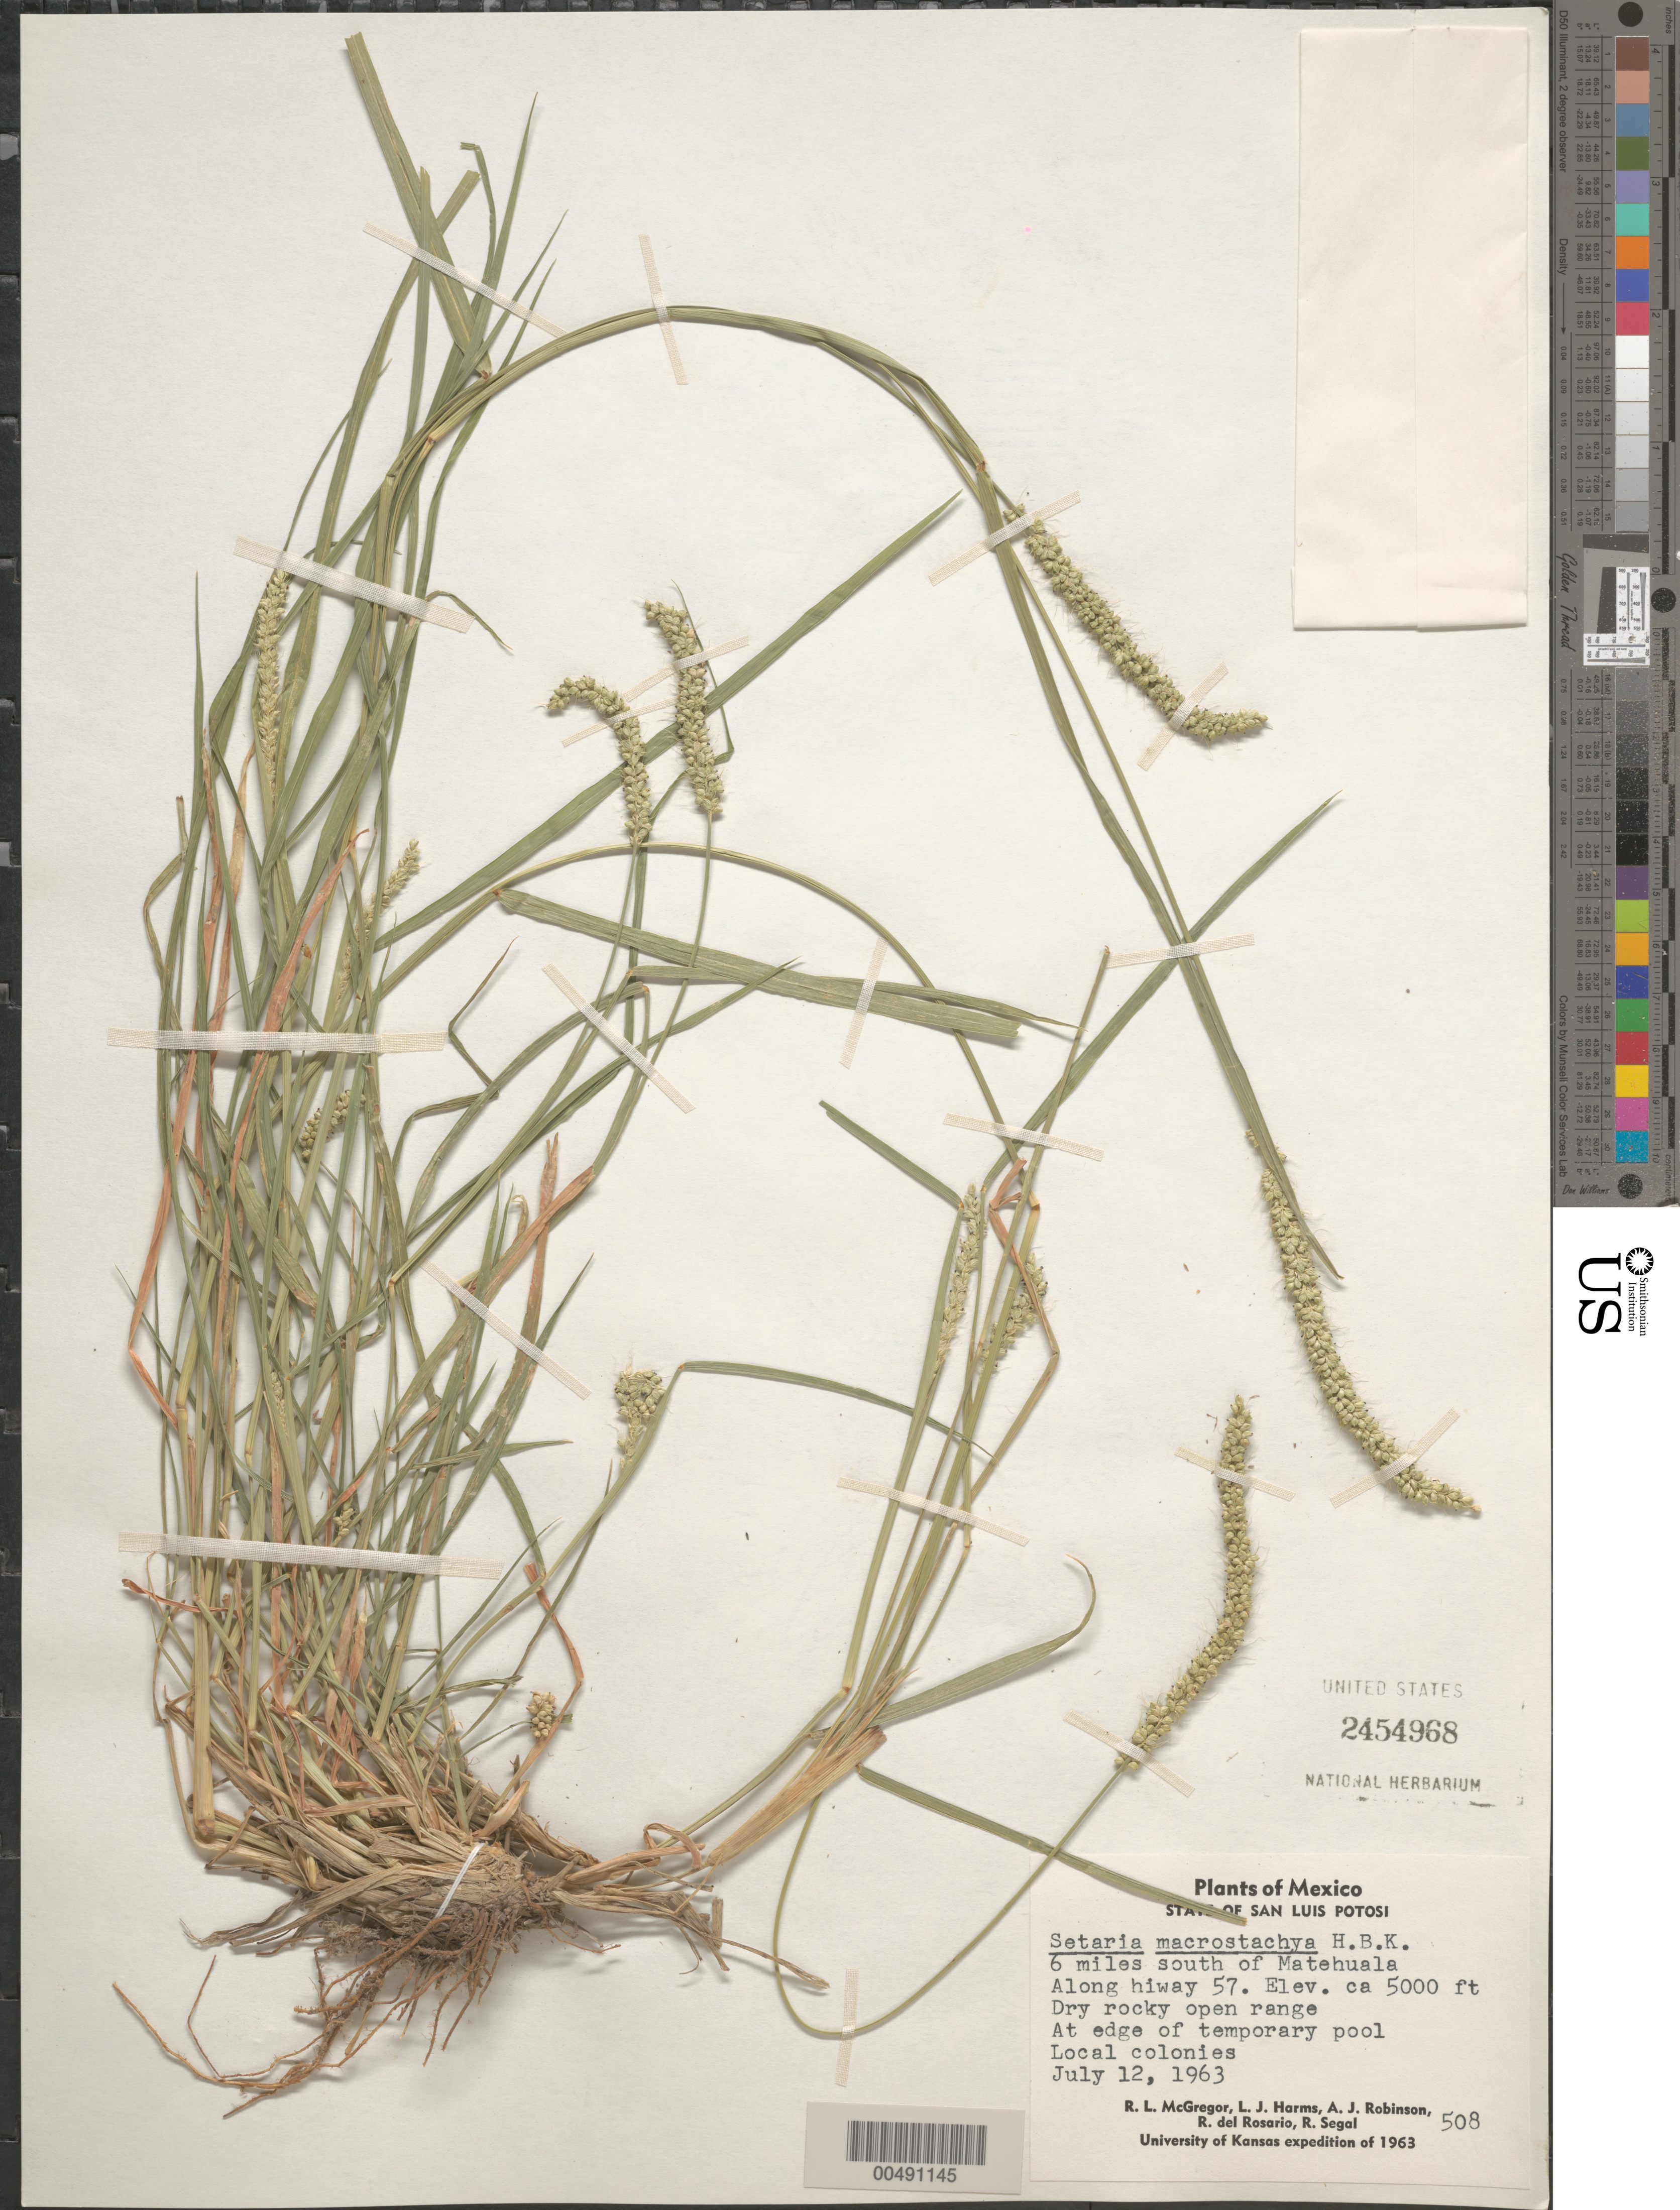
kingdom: Plantae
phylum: Tracheophyta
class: Liliopsida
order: Poales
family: Poaceae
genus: Setaria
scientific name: Setaria macrostachya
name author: Kunth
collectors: R. McGregor, L. Harms, A. J. Robinson & R. Segal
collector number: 508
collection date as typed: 12 Jul 1963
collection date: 1963-07-12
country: Mexico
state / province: San Luis Potosi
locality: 6 mi S of Matehuala, along hwy 57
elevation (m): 1524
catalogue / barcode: US 2454968